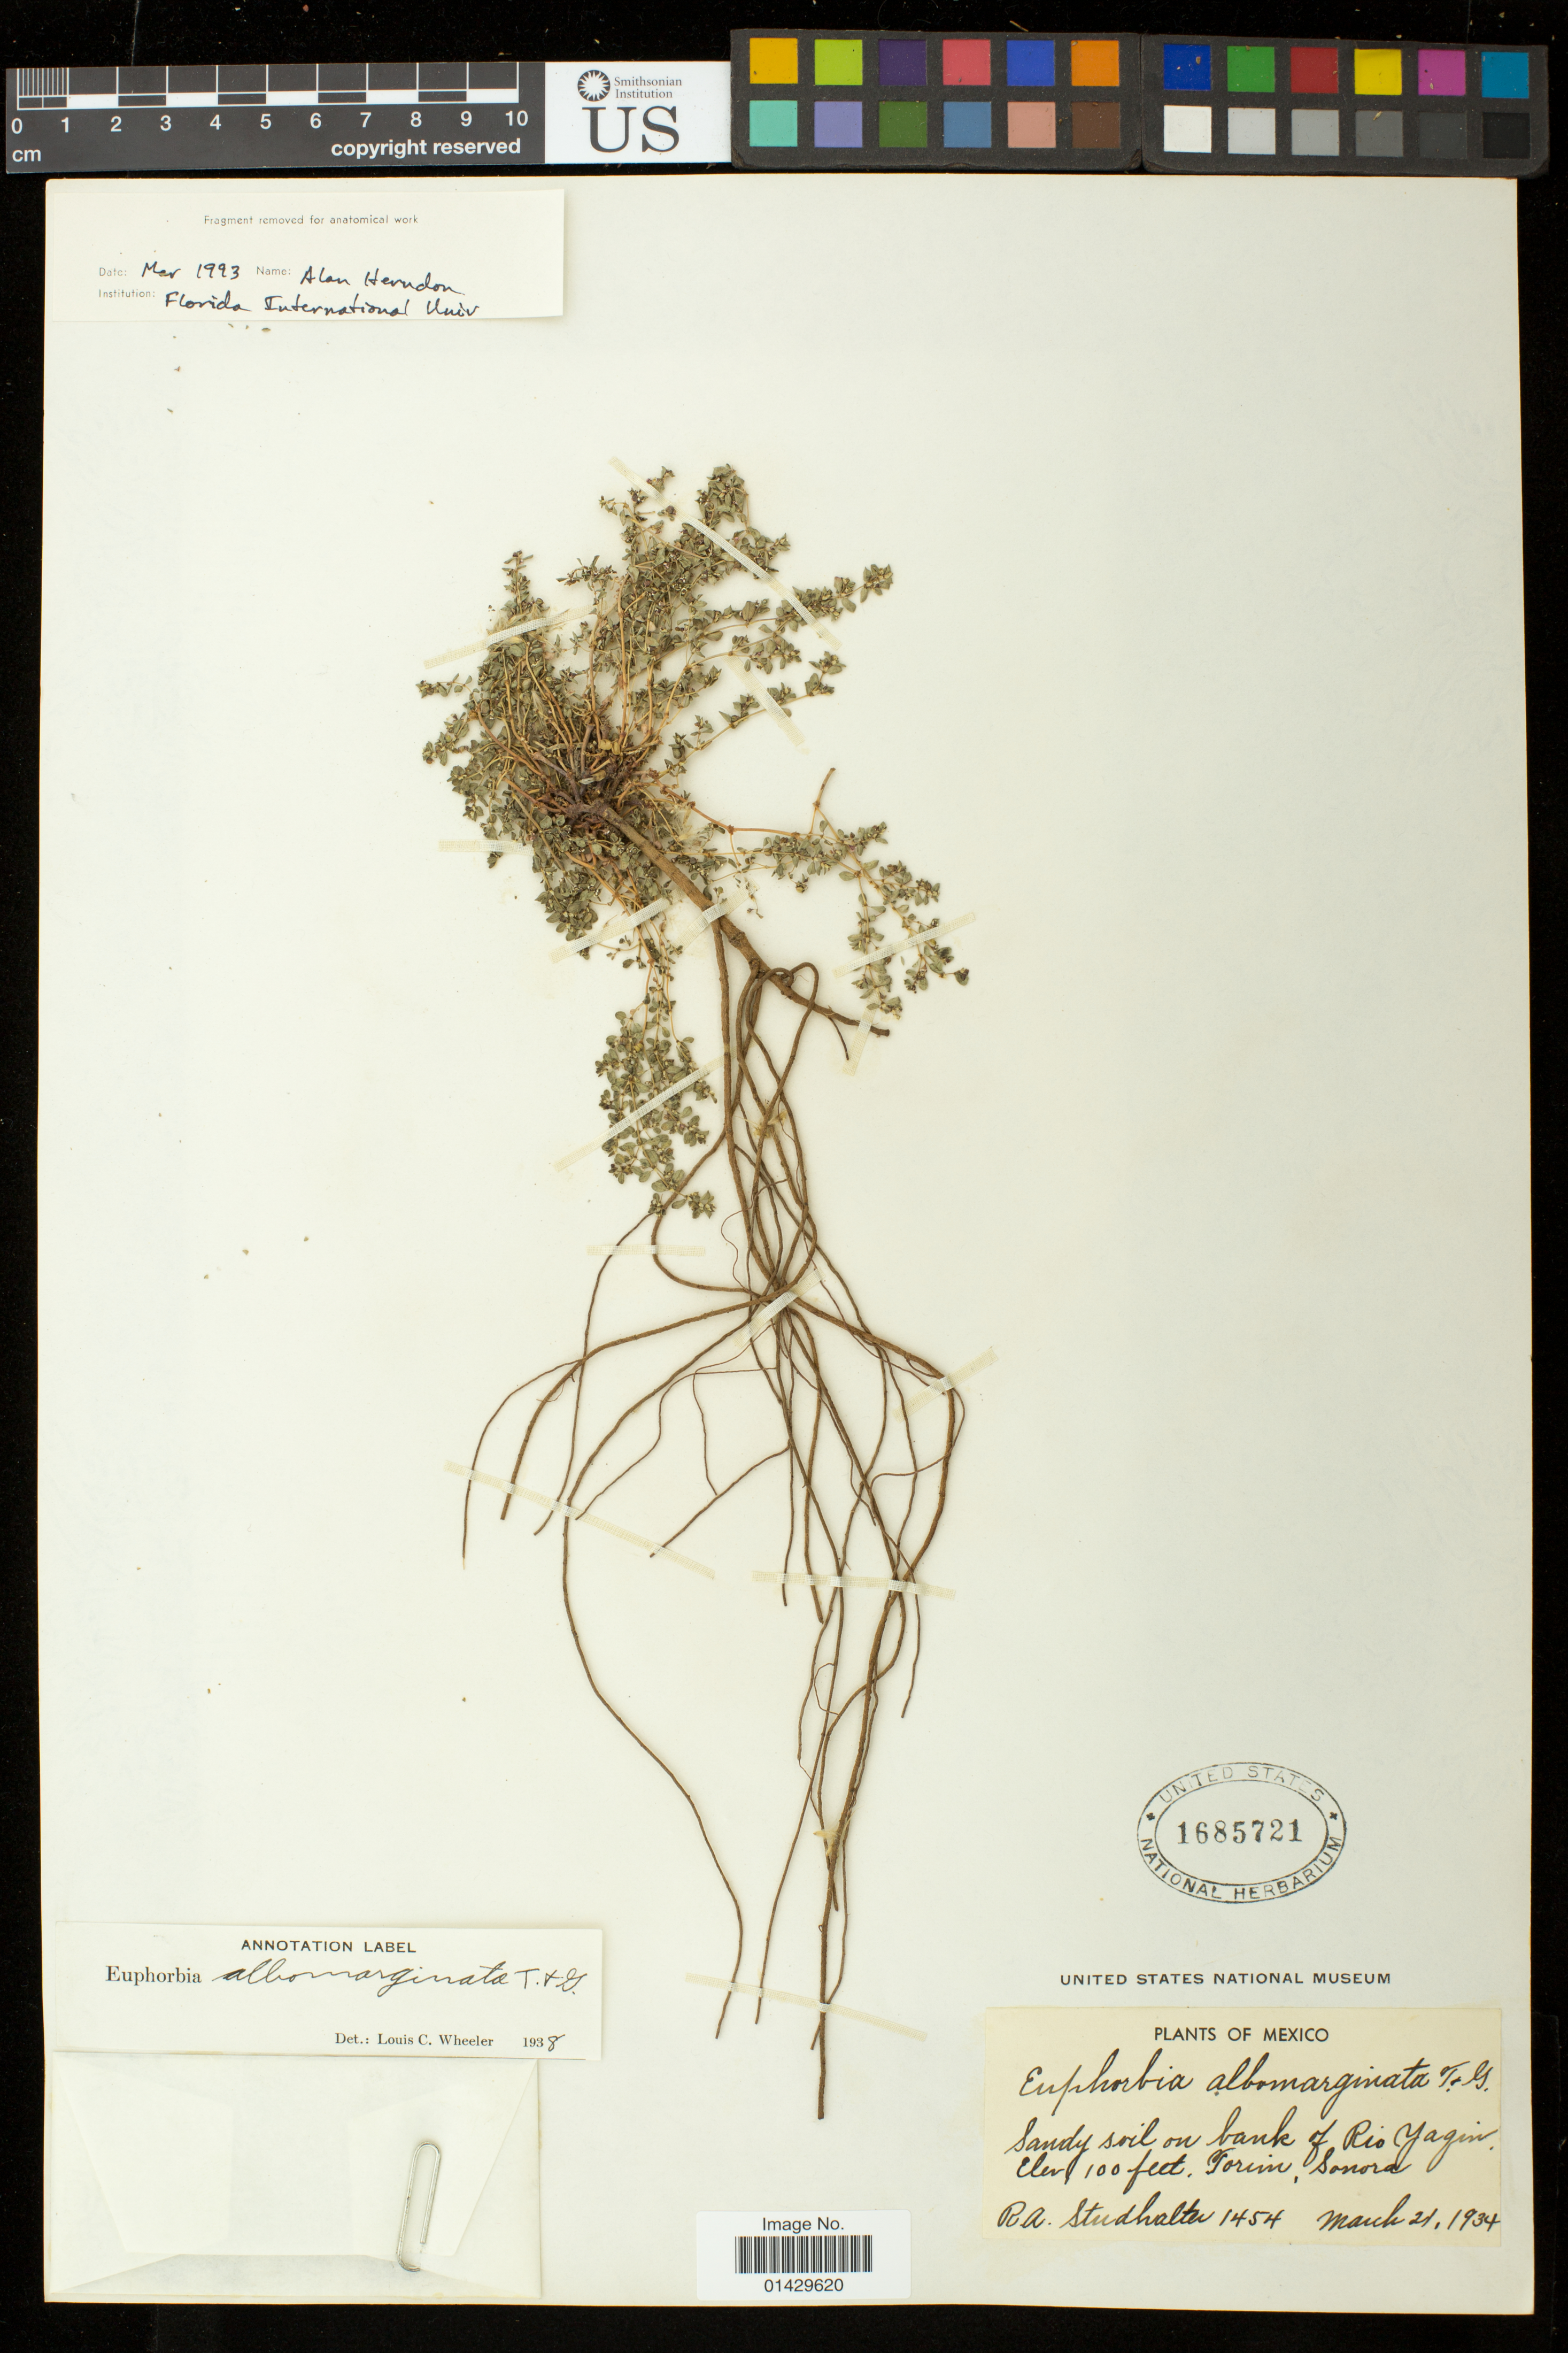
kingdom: Plantae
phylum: Tracheophyta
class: Magnoliopsida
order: Malpighiales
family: Euphorbiaceae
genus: Euphorbia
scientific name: Euphorbia albomarginata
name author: Torr. & A. Gray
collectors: R. Studhalter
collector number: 1454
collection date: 1934-03-21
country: Mexico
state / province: Sonora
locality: Sandy soil on bank of Rio Yagin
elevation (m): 30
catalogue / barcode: US 1685721